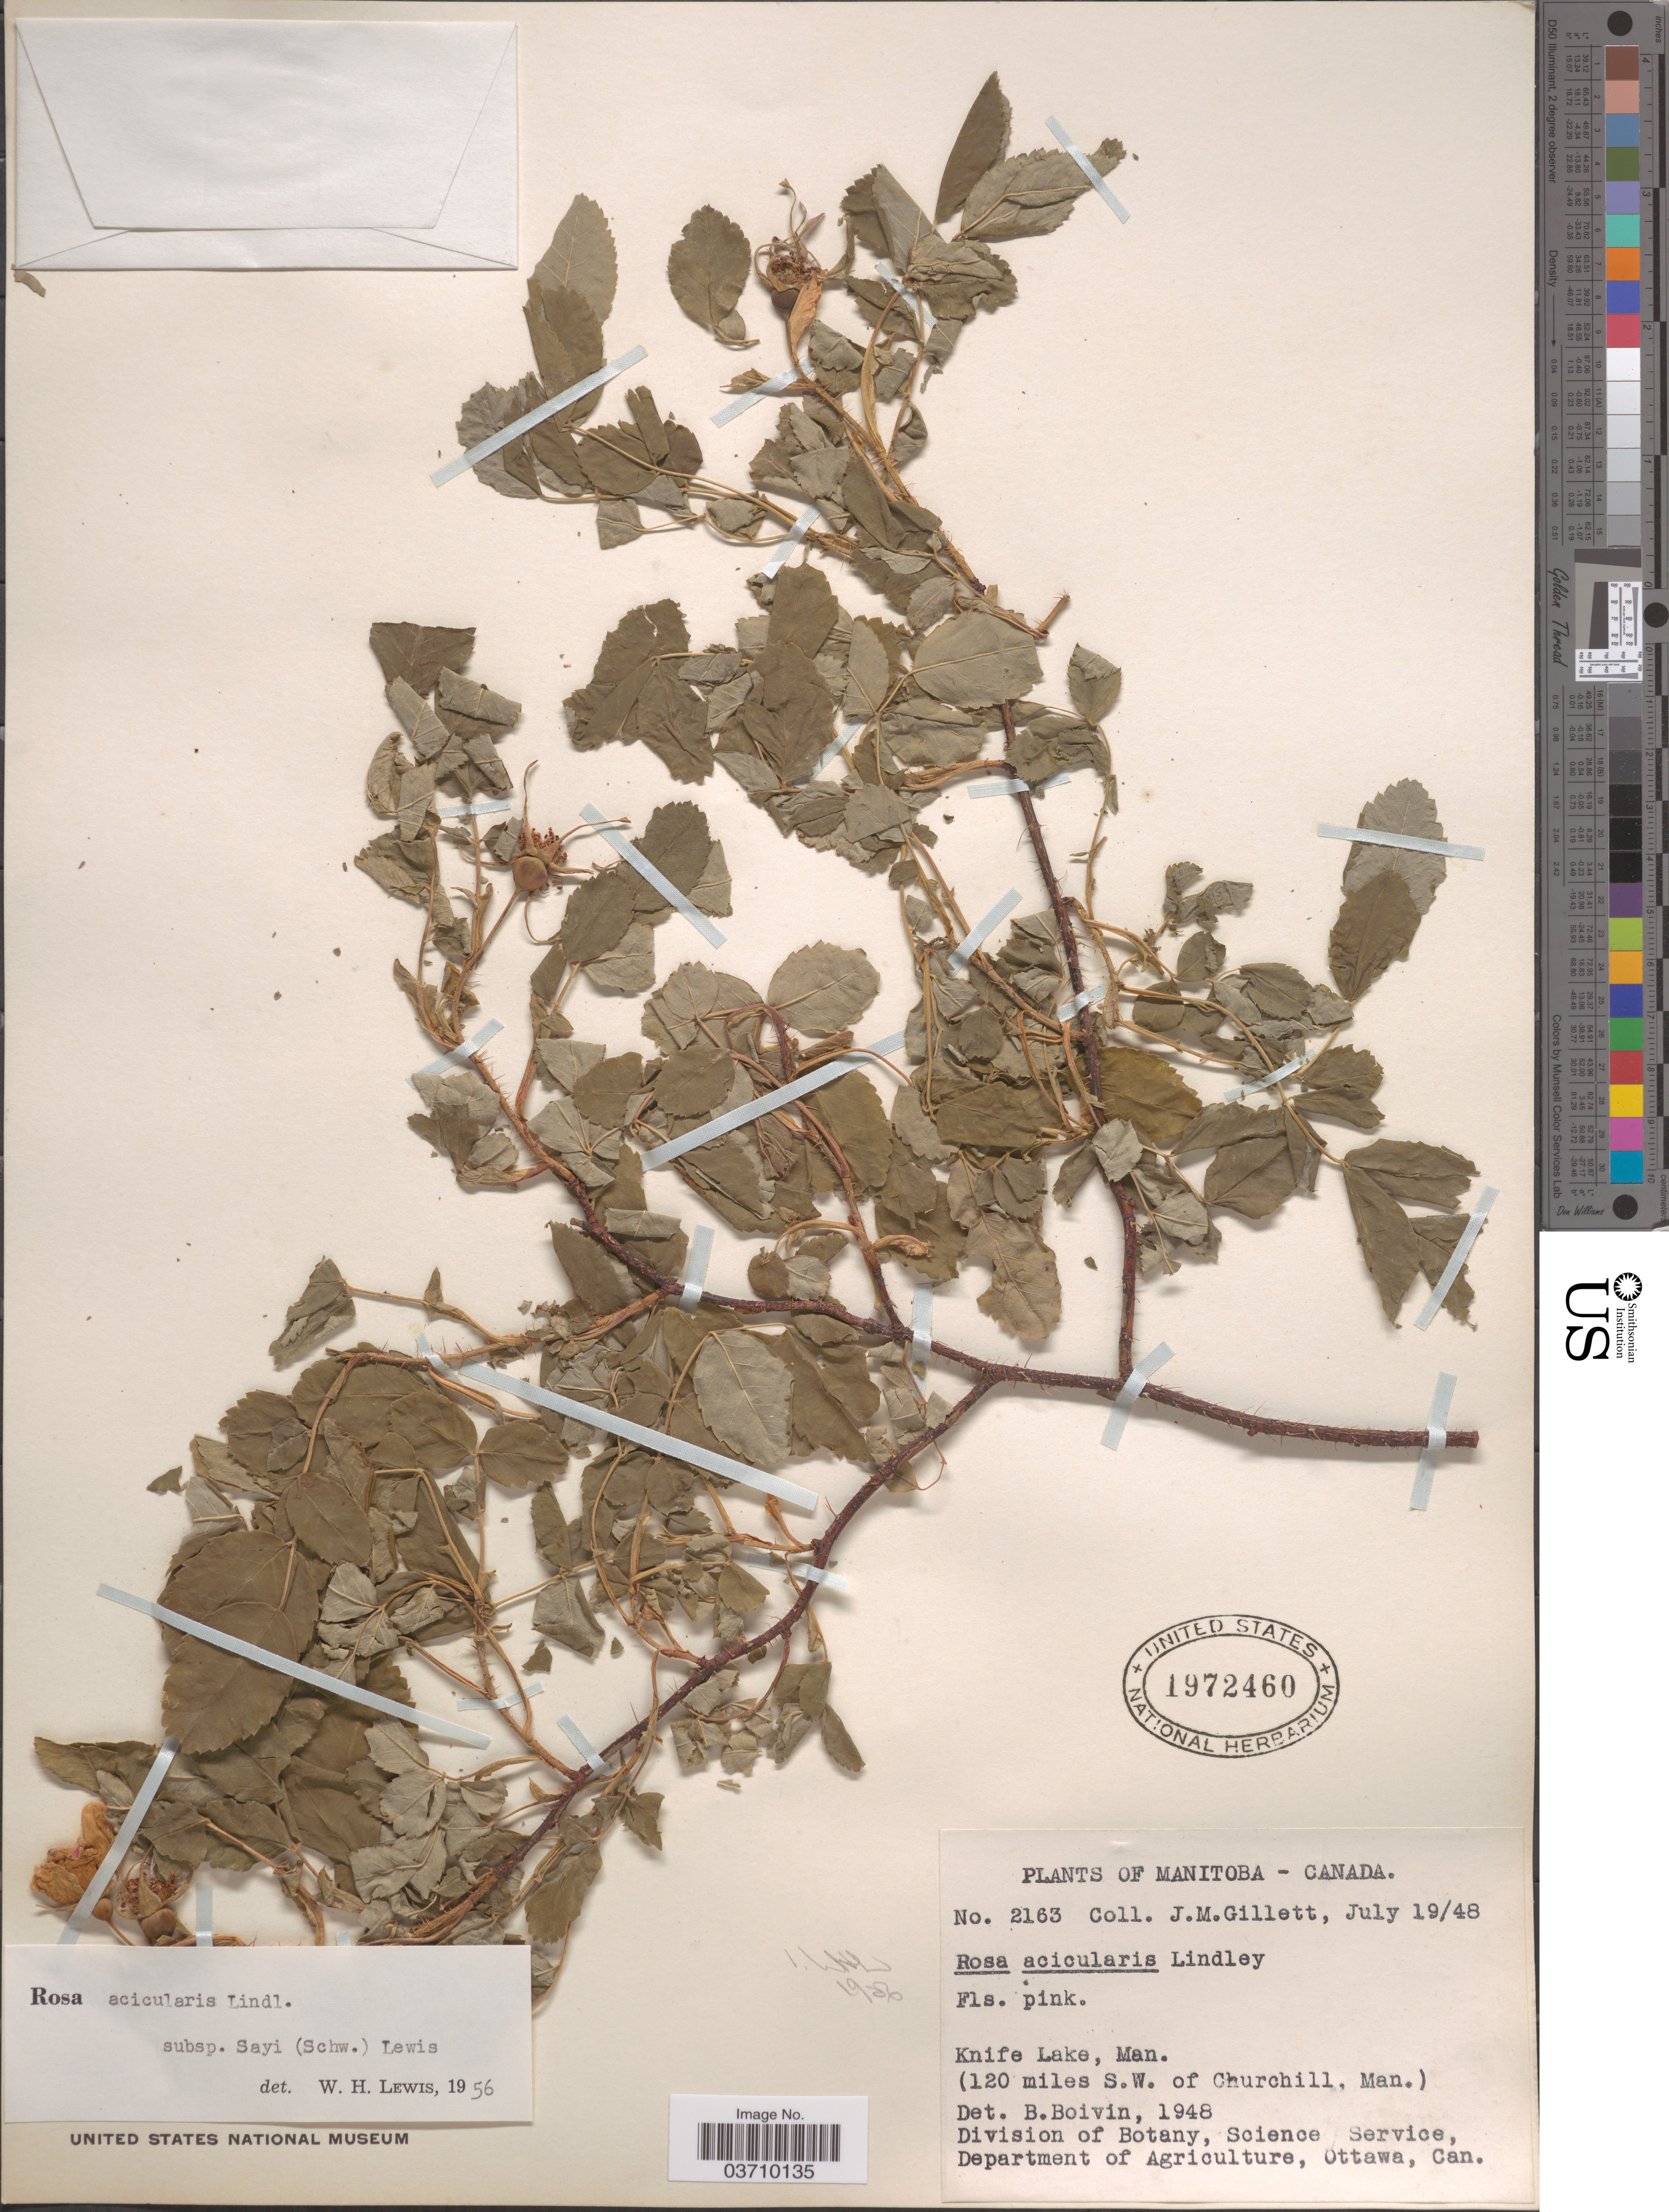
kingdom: Plantae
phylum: Tracheophyta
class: Magnoliopsida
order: Rosales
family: Rosaceae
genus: Rosa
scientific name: Rosa acicularis var. sayi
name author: (Schwein.) Rehder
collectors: J. M. Gillett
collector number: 2163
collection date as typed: Transcribed d/m/y: 19/7/48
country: Canada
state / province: Manitoba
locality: Knife Lake. (120 miles S. W. of Churchill).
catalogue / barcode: US 1972460